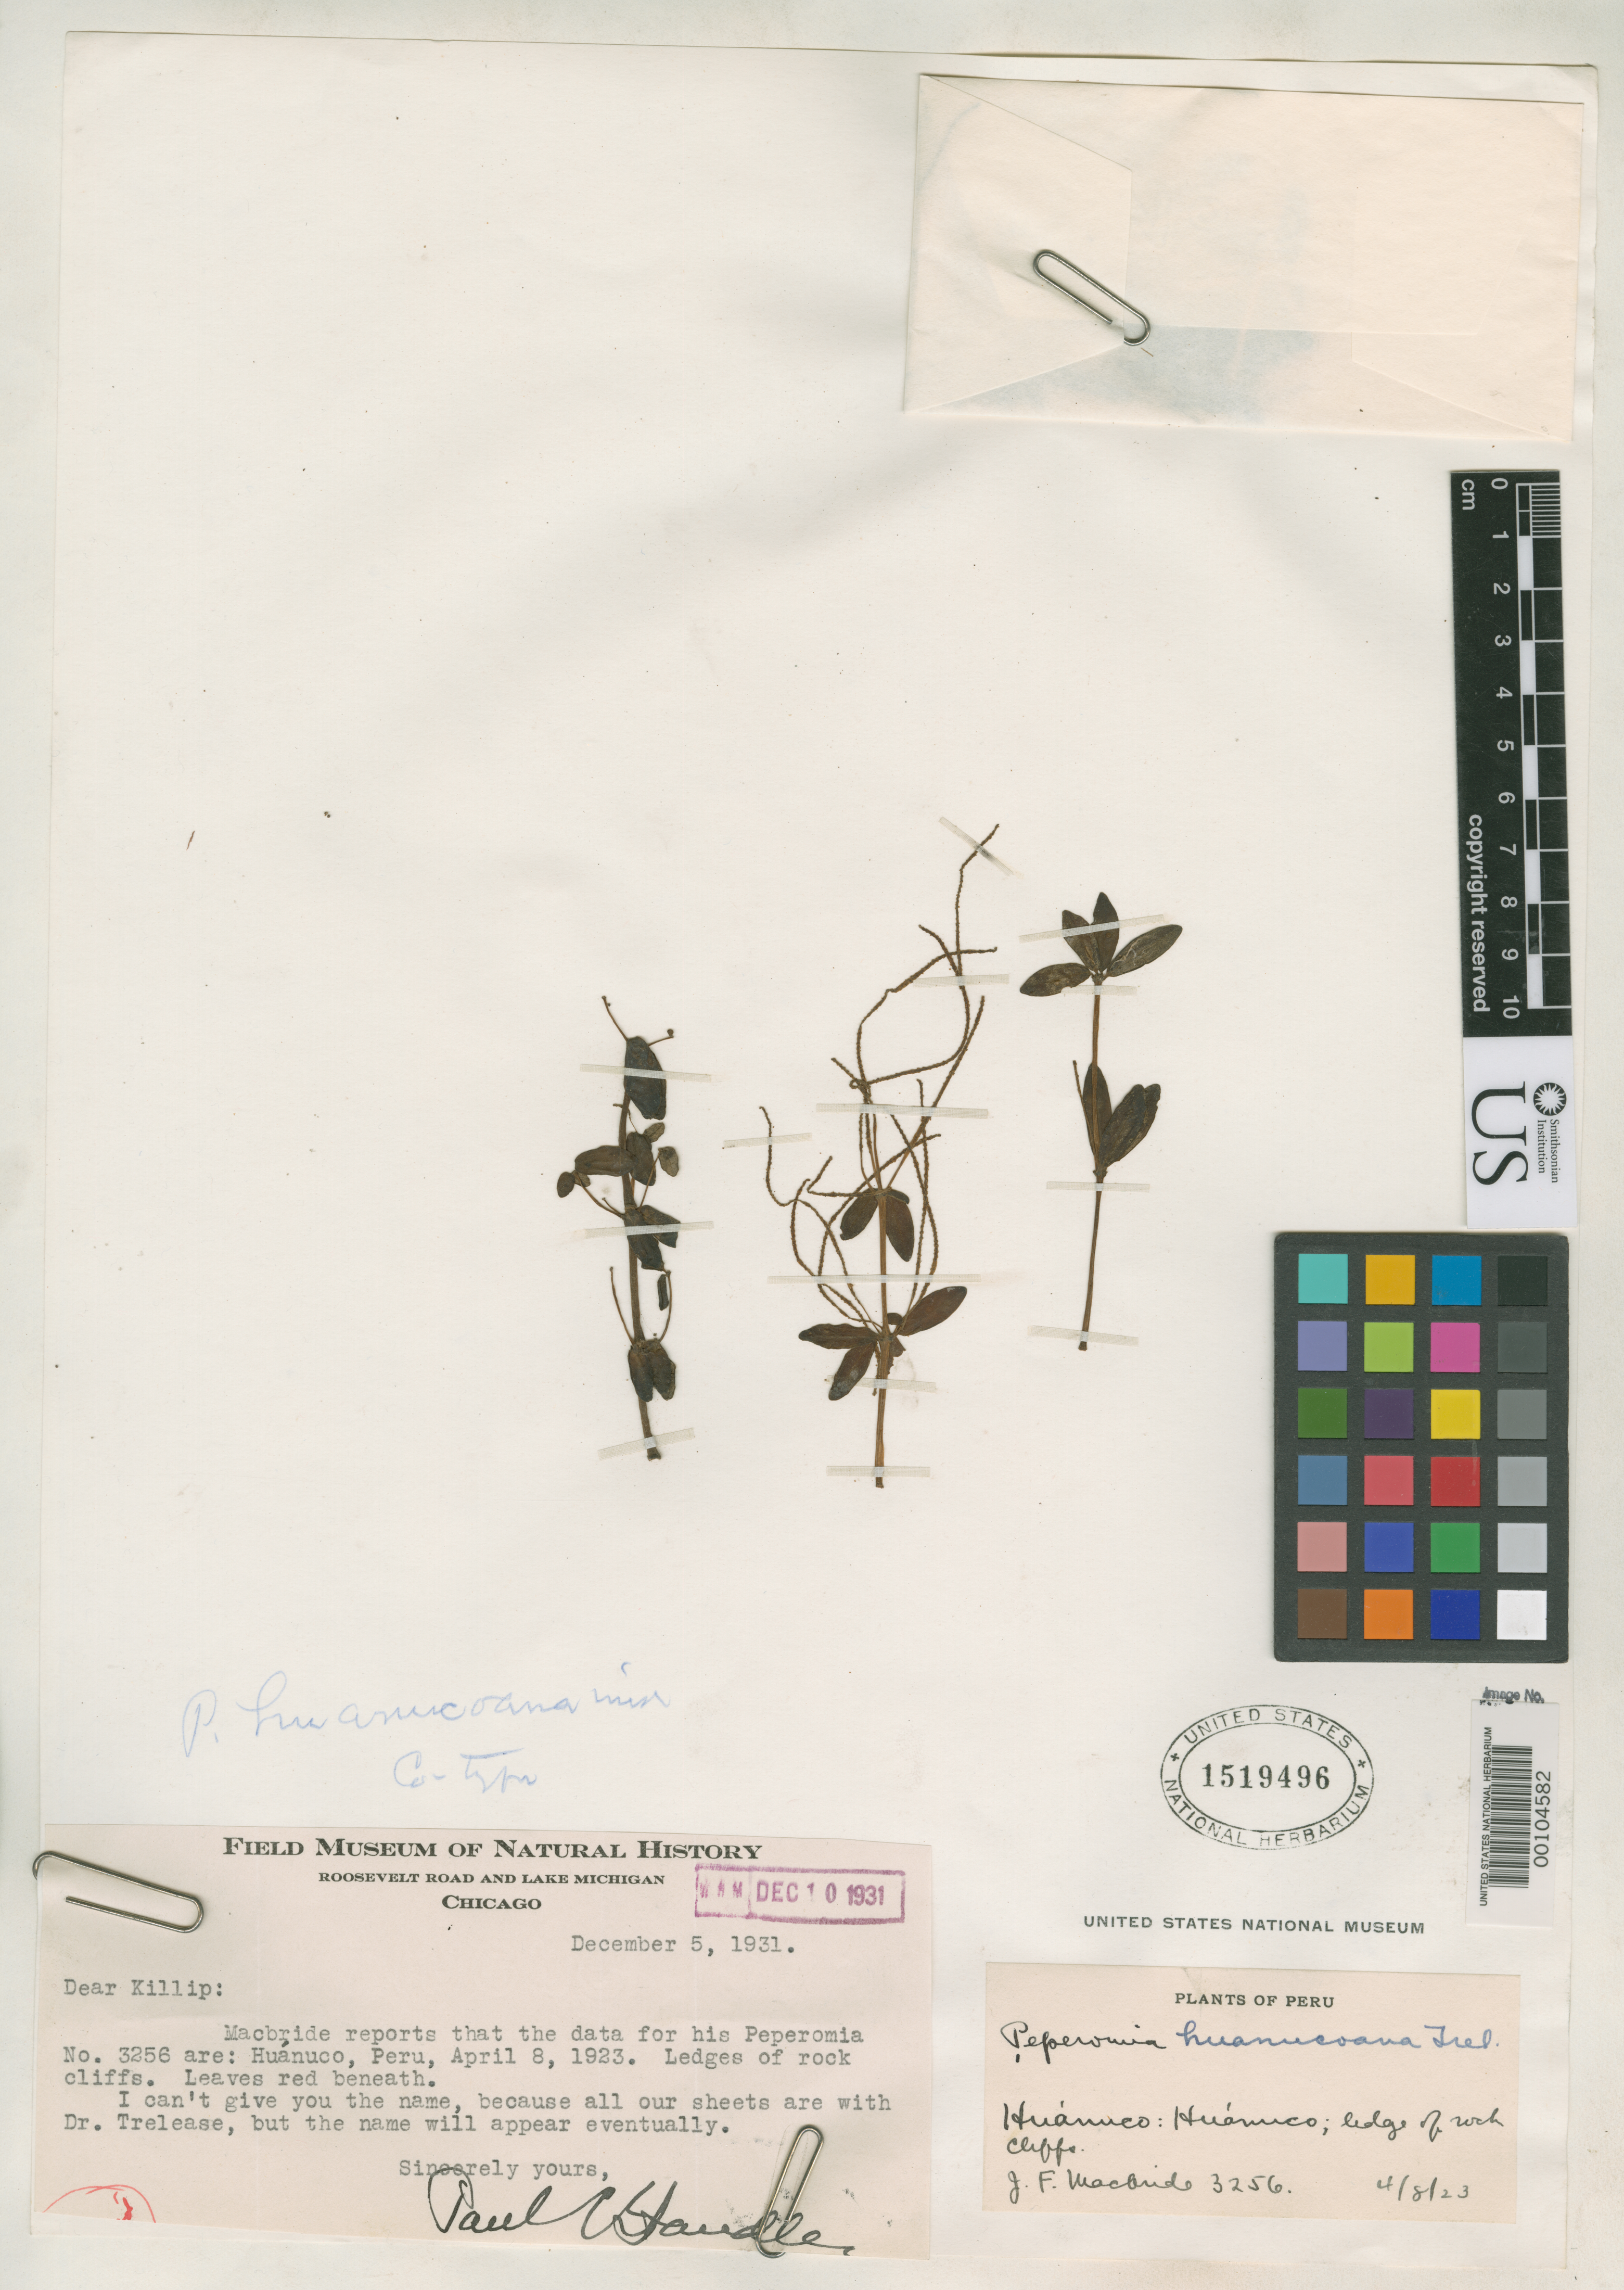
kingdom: Plantae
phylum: Tracheophyta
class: Magnoliopsida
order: Piperales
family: Piperaceae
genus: Peperomia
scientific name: Peperomia huanucoana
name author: Trel. in J.F. Macbr.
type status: Isotype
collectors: J. F. Macbride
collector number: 3256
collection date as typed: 08 Apr 1923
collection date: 1923-04-08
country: Peru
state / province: Huánuco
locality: Huánuco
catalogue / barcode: US 1519496